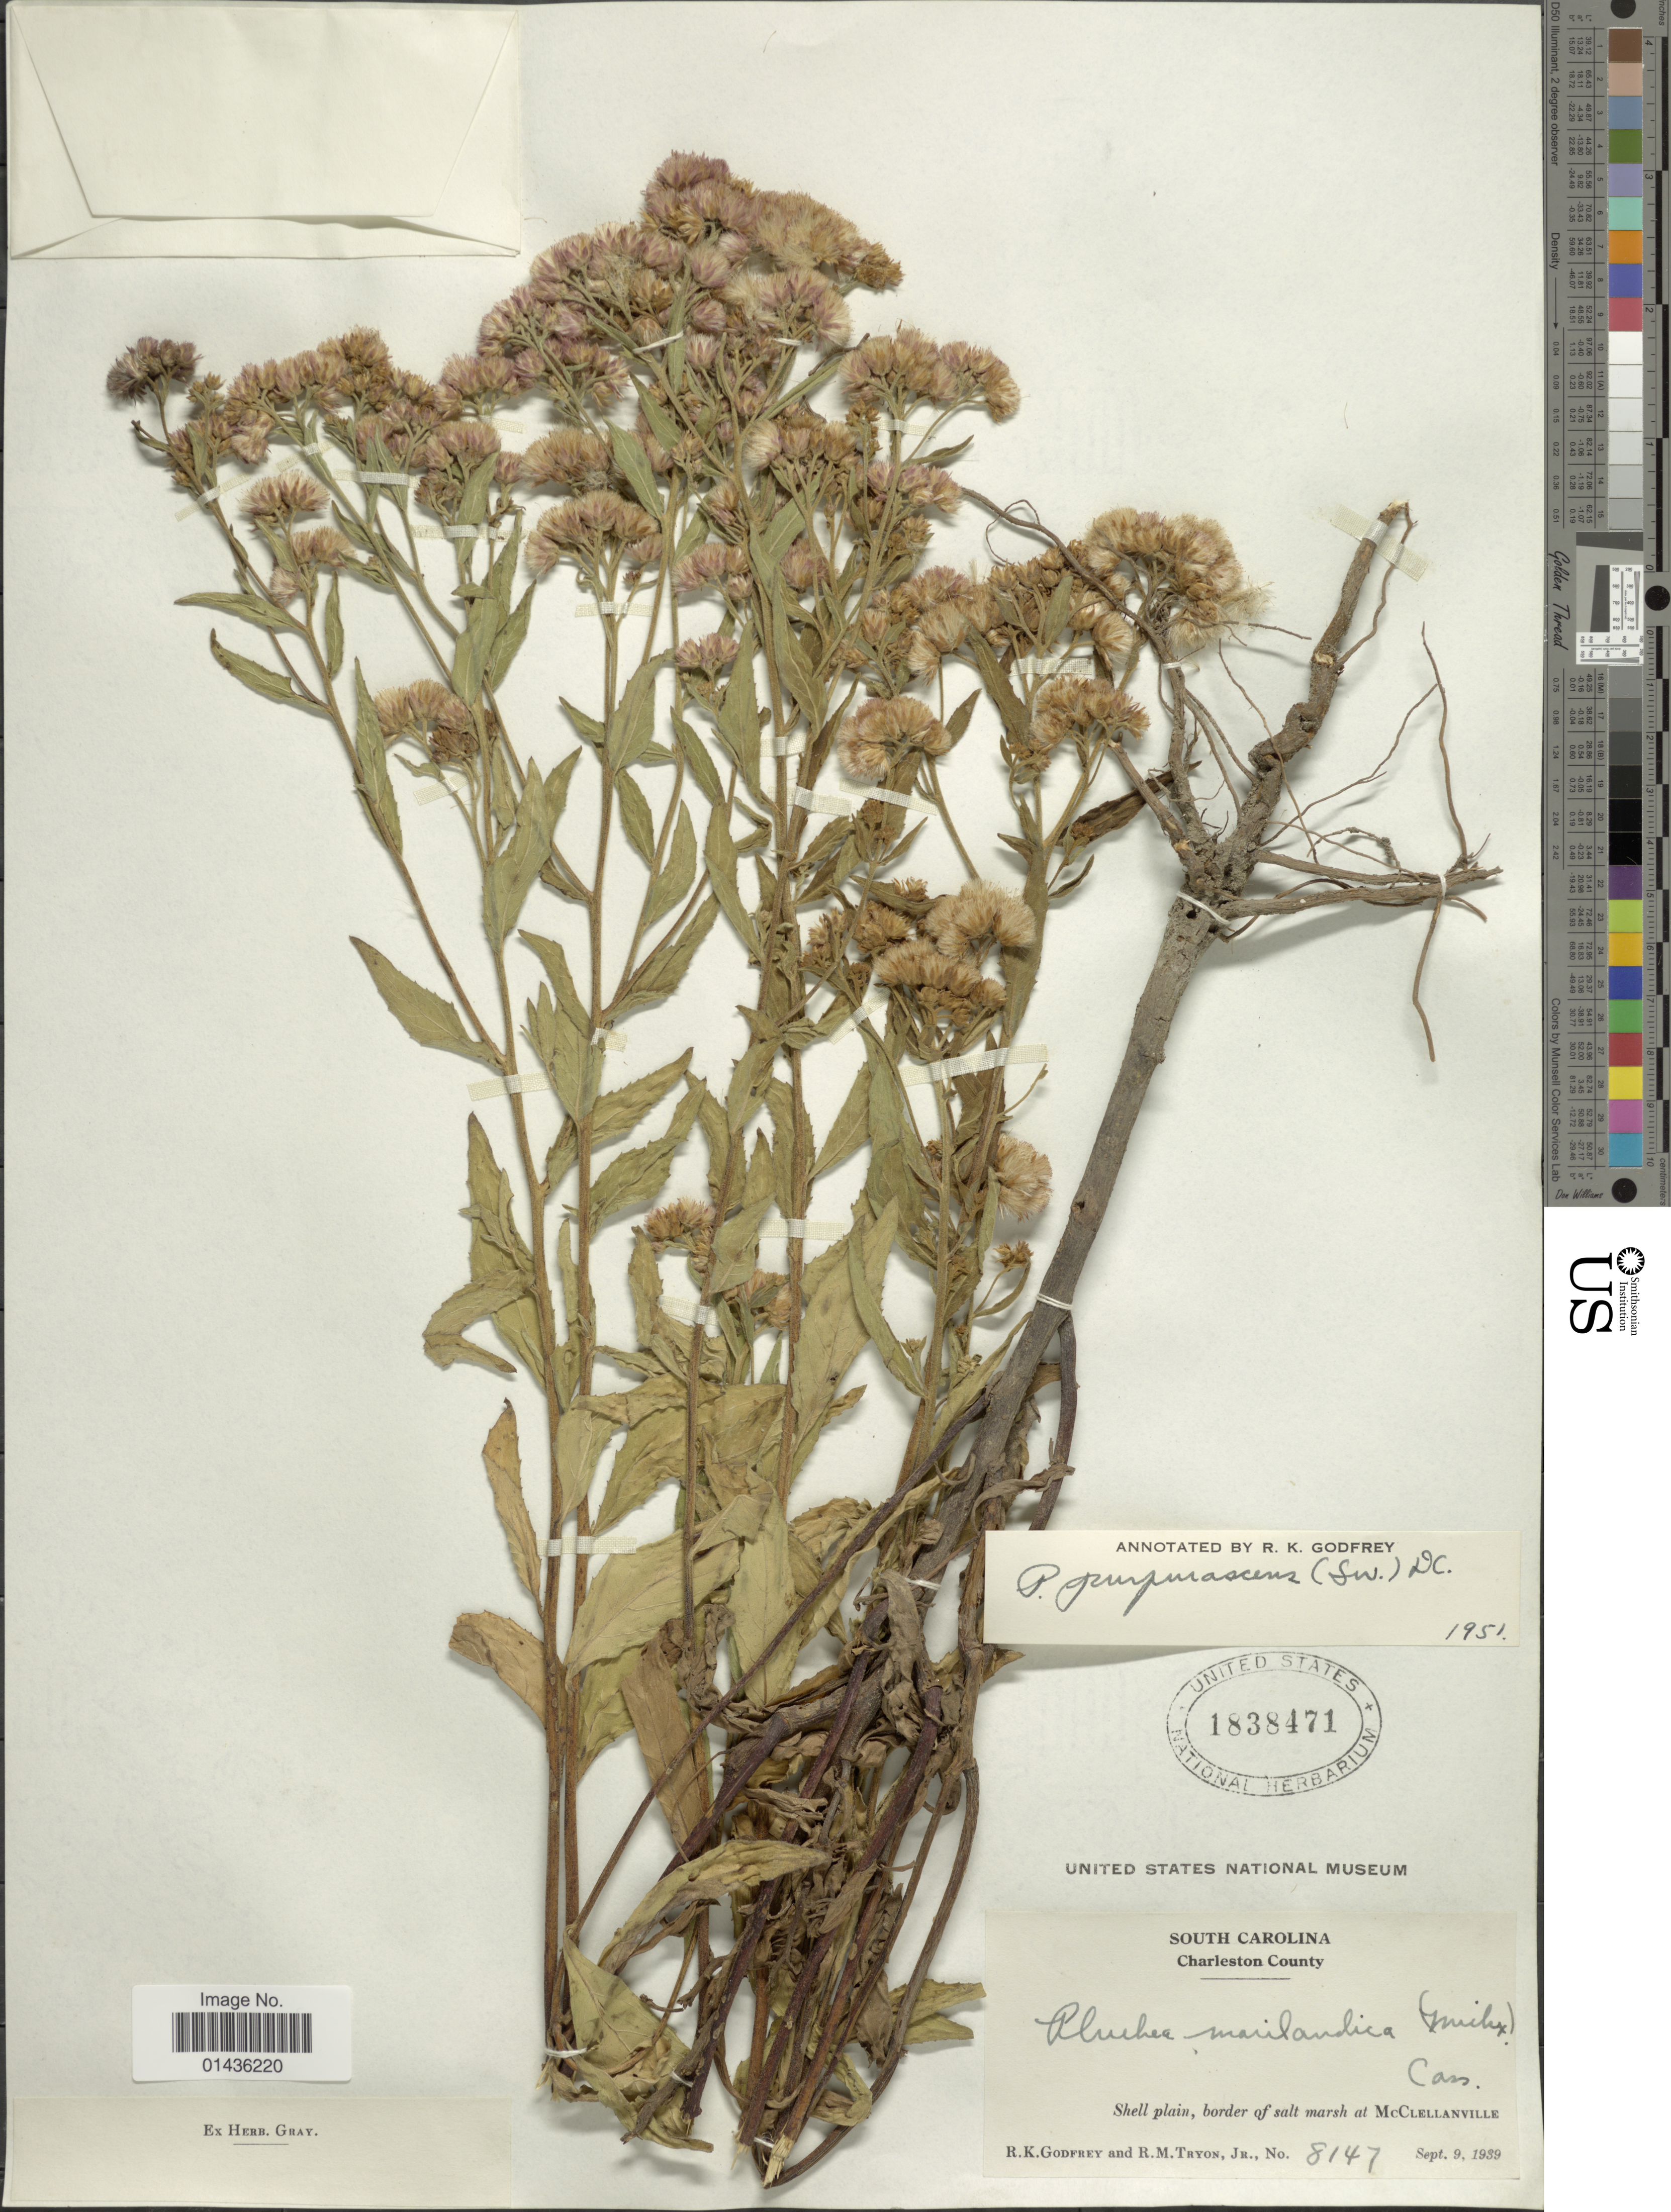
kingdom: Plantae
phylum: Tracheophyta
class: Magnoliopsida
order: Asterales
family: Asteraceae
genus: Pluchea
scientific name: Pluchea odorata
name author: (L.) Cass.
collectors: R. K. Godfrey & R. M. Tryon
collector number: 8147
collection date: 1939-09-09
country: United States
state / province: South Carolina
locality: Charleston County, Shell plain, border of salt marsh at McClellanville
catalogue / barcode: US 1838471